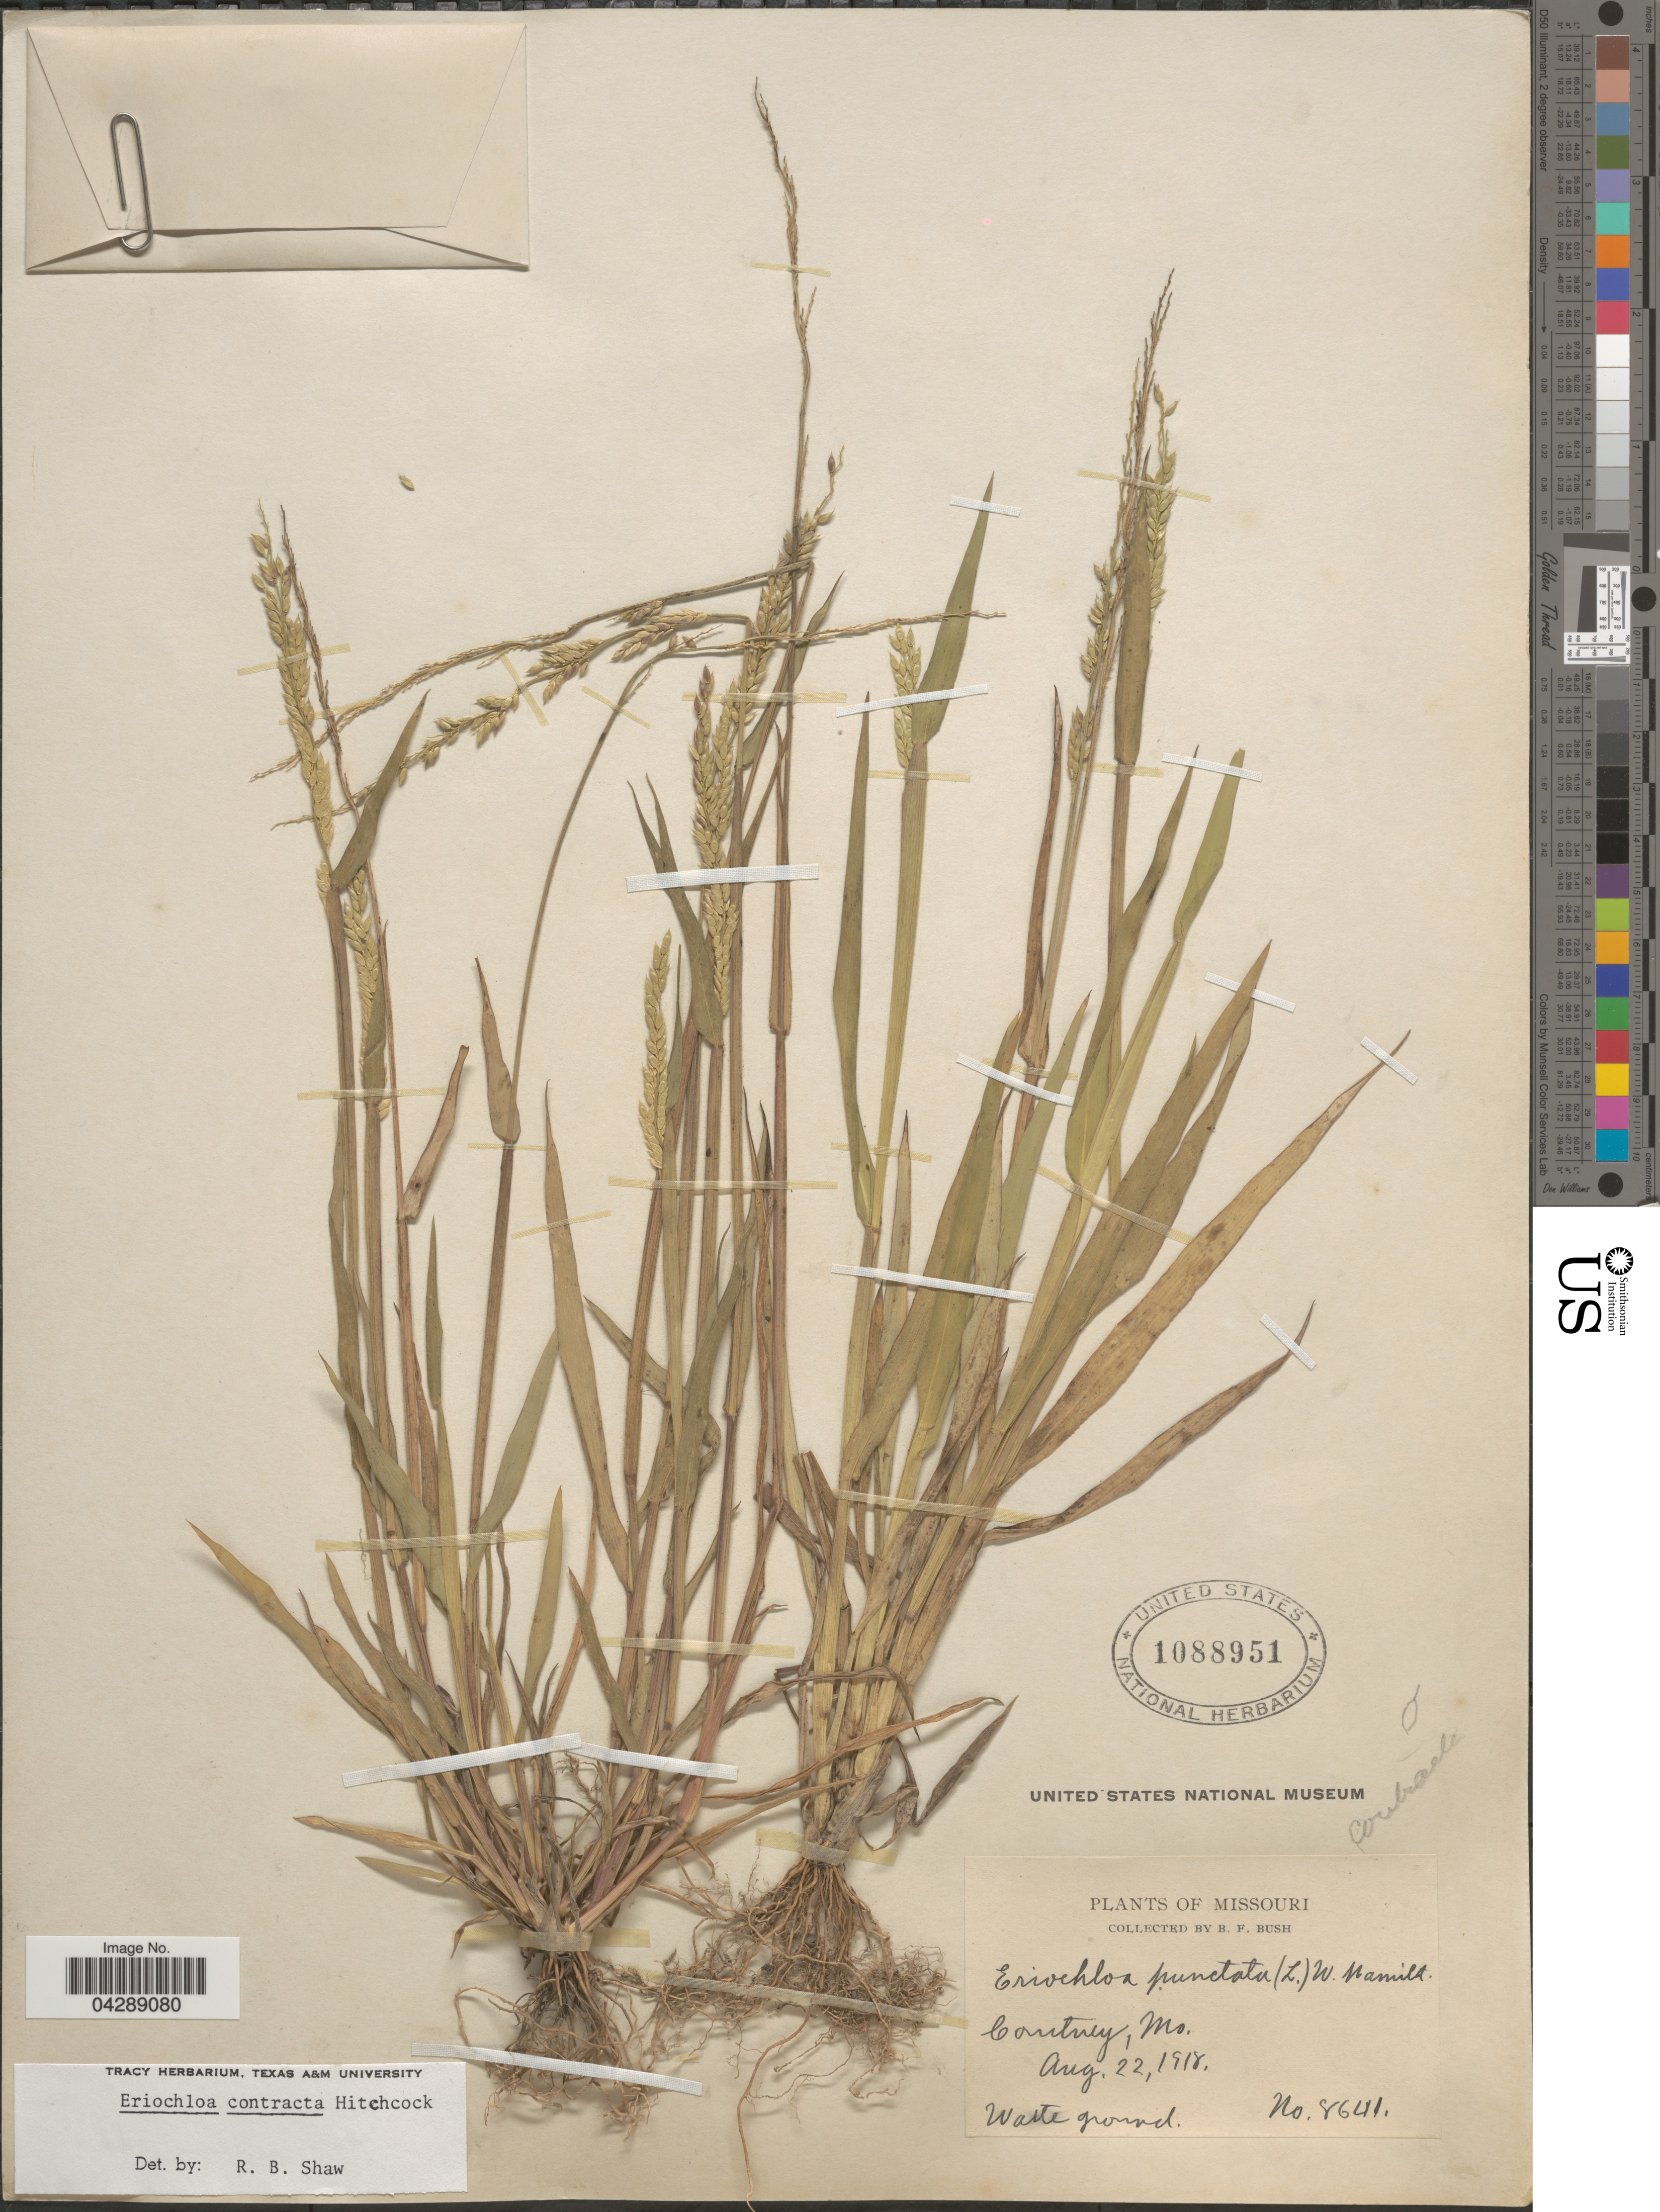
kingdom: Plantae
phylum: Tracheophyta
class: Liliopsida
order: Poales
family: Poaceae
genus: Eriochloa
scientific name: Eriochloa contracta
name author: Hitchc.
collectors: B. F. Bush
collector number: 8641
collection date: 1918-08-22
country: United States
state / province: Missouri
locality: Courtney.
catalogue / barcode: US 1088951